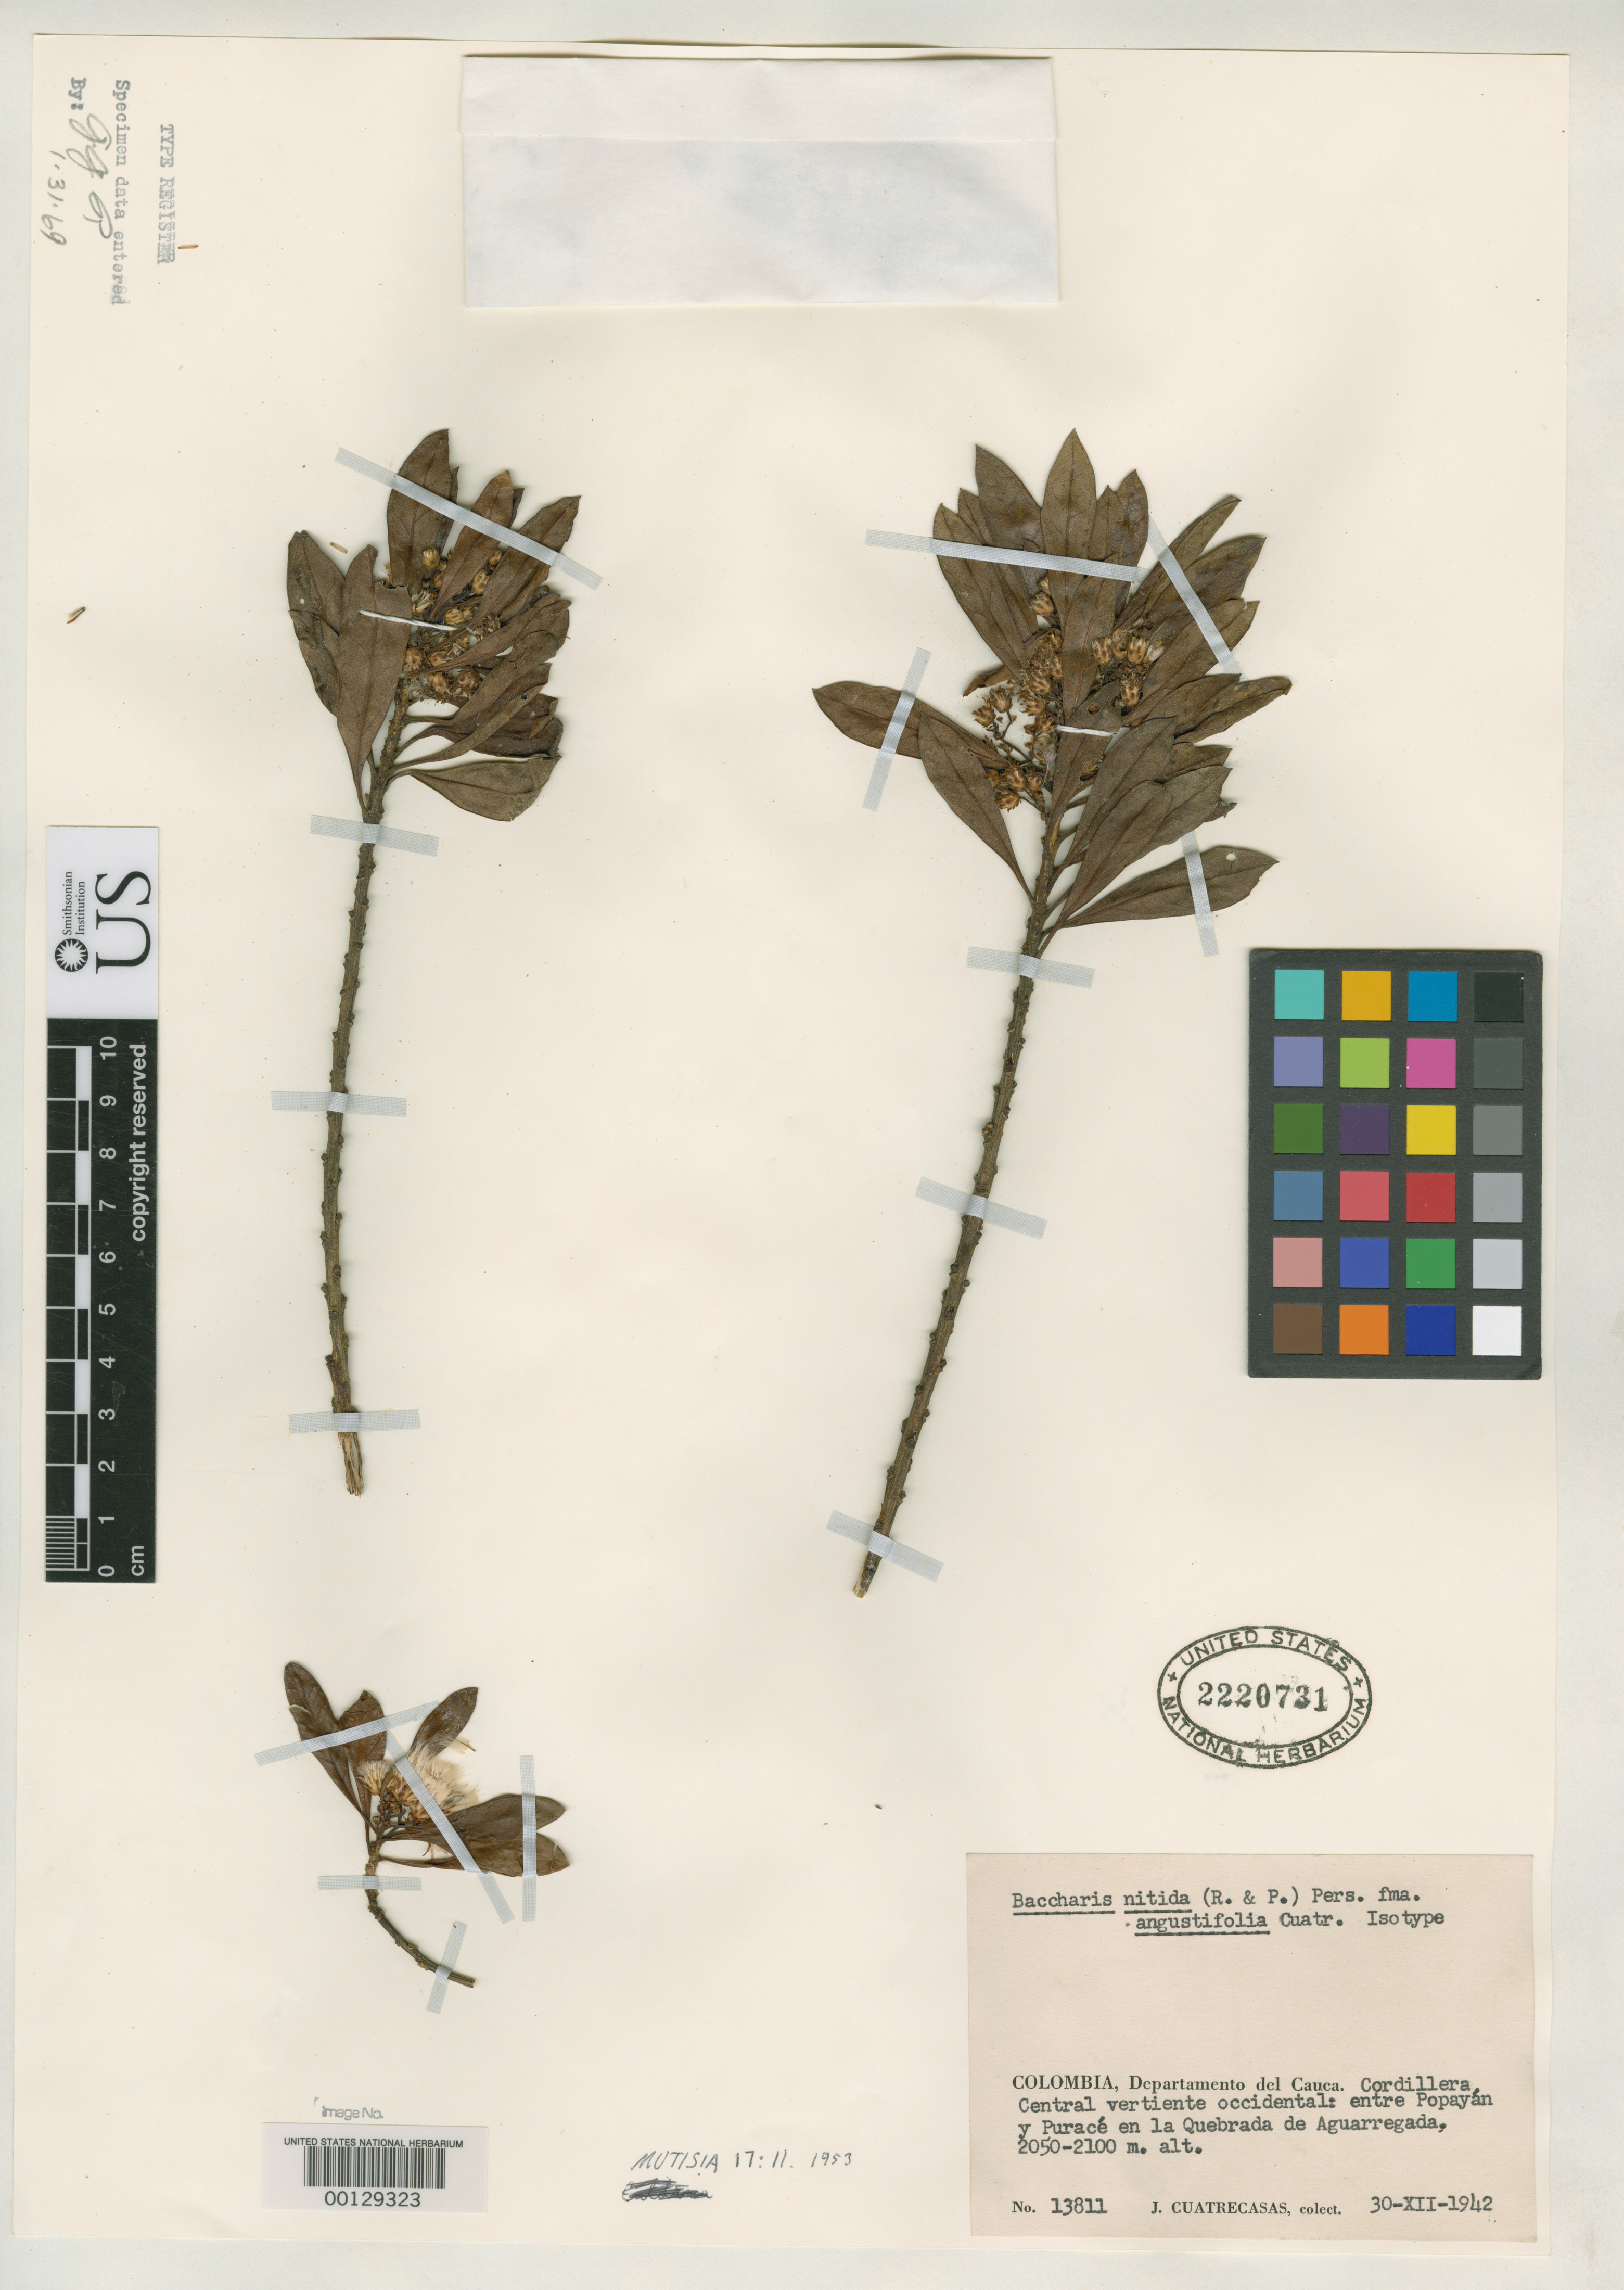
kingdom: Plantae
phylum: Tracheophyta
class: Magnoliopsida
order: Asterales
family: Asteraceae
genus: Baccharis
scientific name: Baccharis nitida f. angustifolia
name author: Cuatrec.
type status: Isotype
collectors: J. Cuatrecasas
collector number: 13811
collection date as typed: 30 Dec 1942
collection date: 1942-12-30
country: Colombia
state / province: Cauca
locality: Between Popayan and Purace.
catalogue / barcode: US 2220731